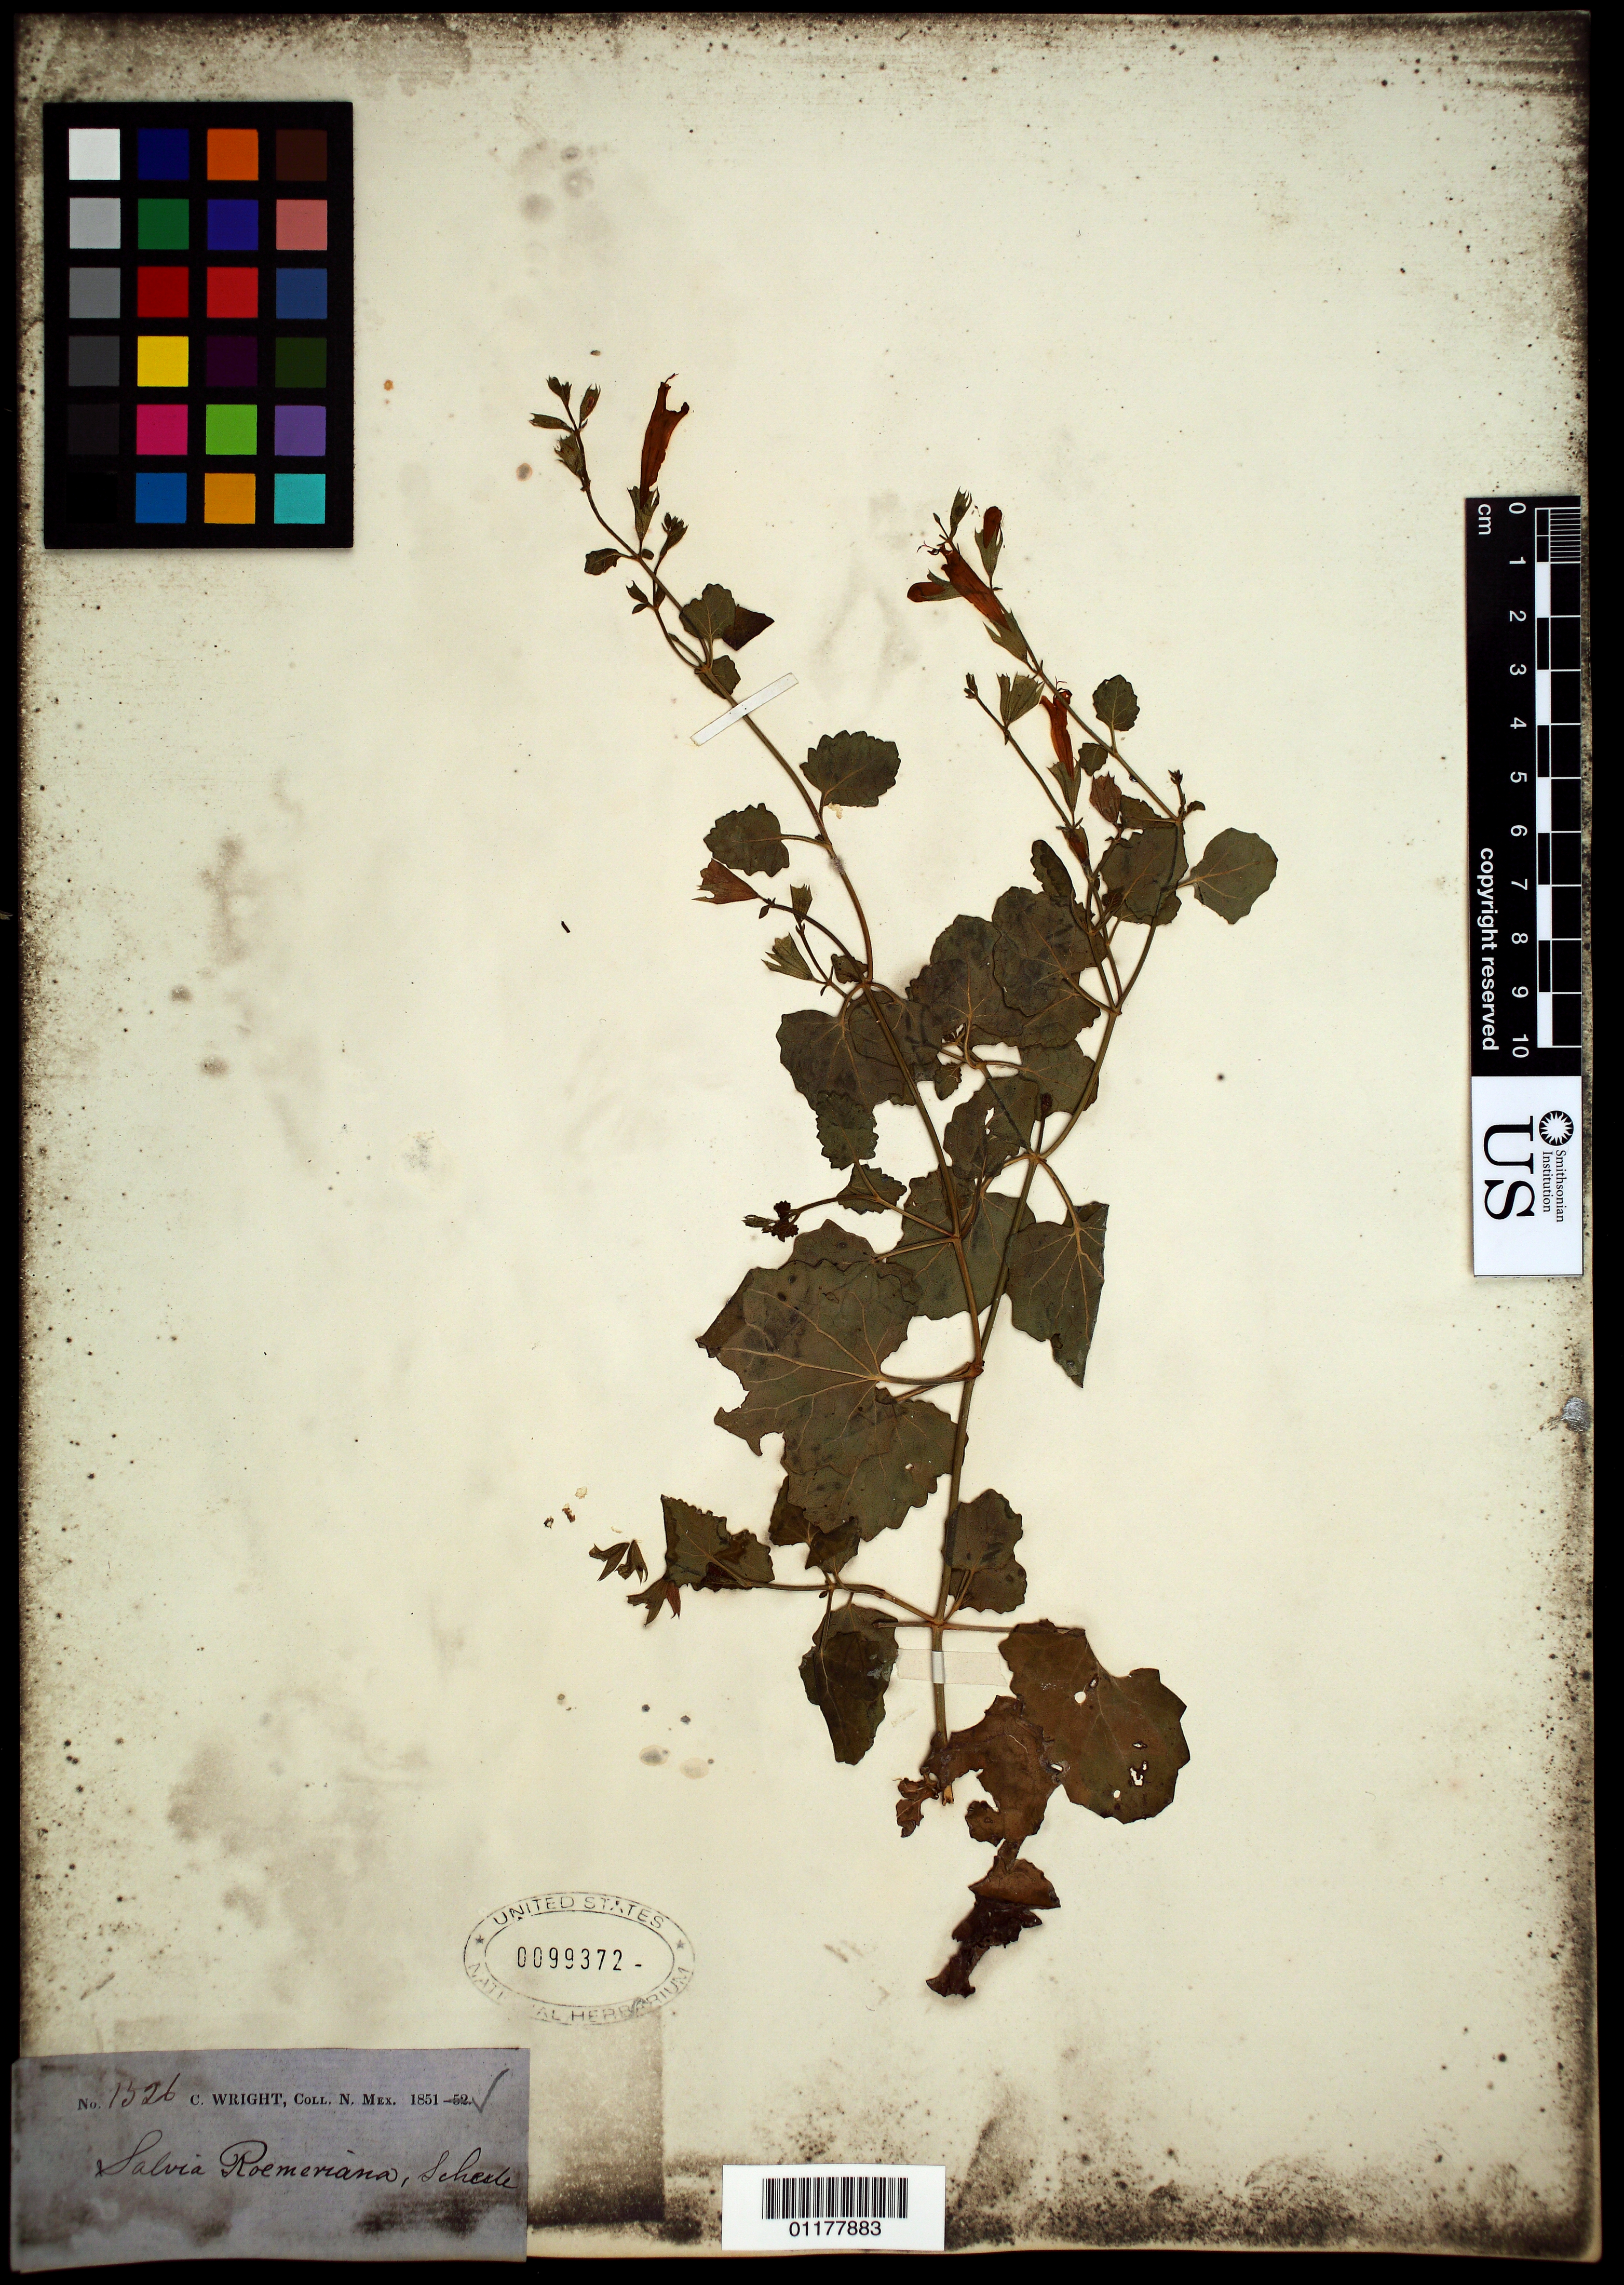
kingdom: Plantae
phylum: Tracheophyta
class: Magnoliopsida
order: Lamiales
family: Lamiaceae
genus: Salvia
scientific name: Salvia roemeriana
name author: Scheele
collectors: C. Wright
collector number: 1526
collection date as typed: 1851 to -- --- 1852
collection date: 1851/1852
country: United States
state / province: New Mexico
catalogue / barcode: US 99372